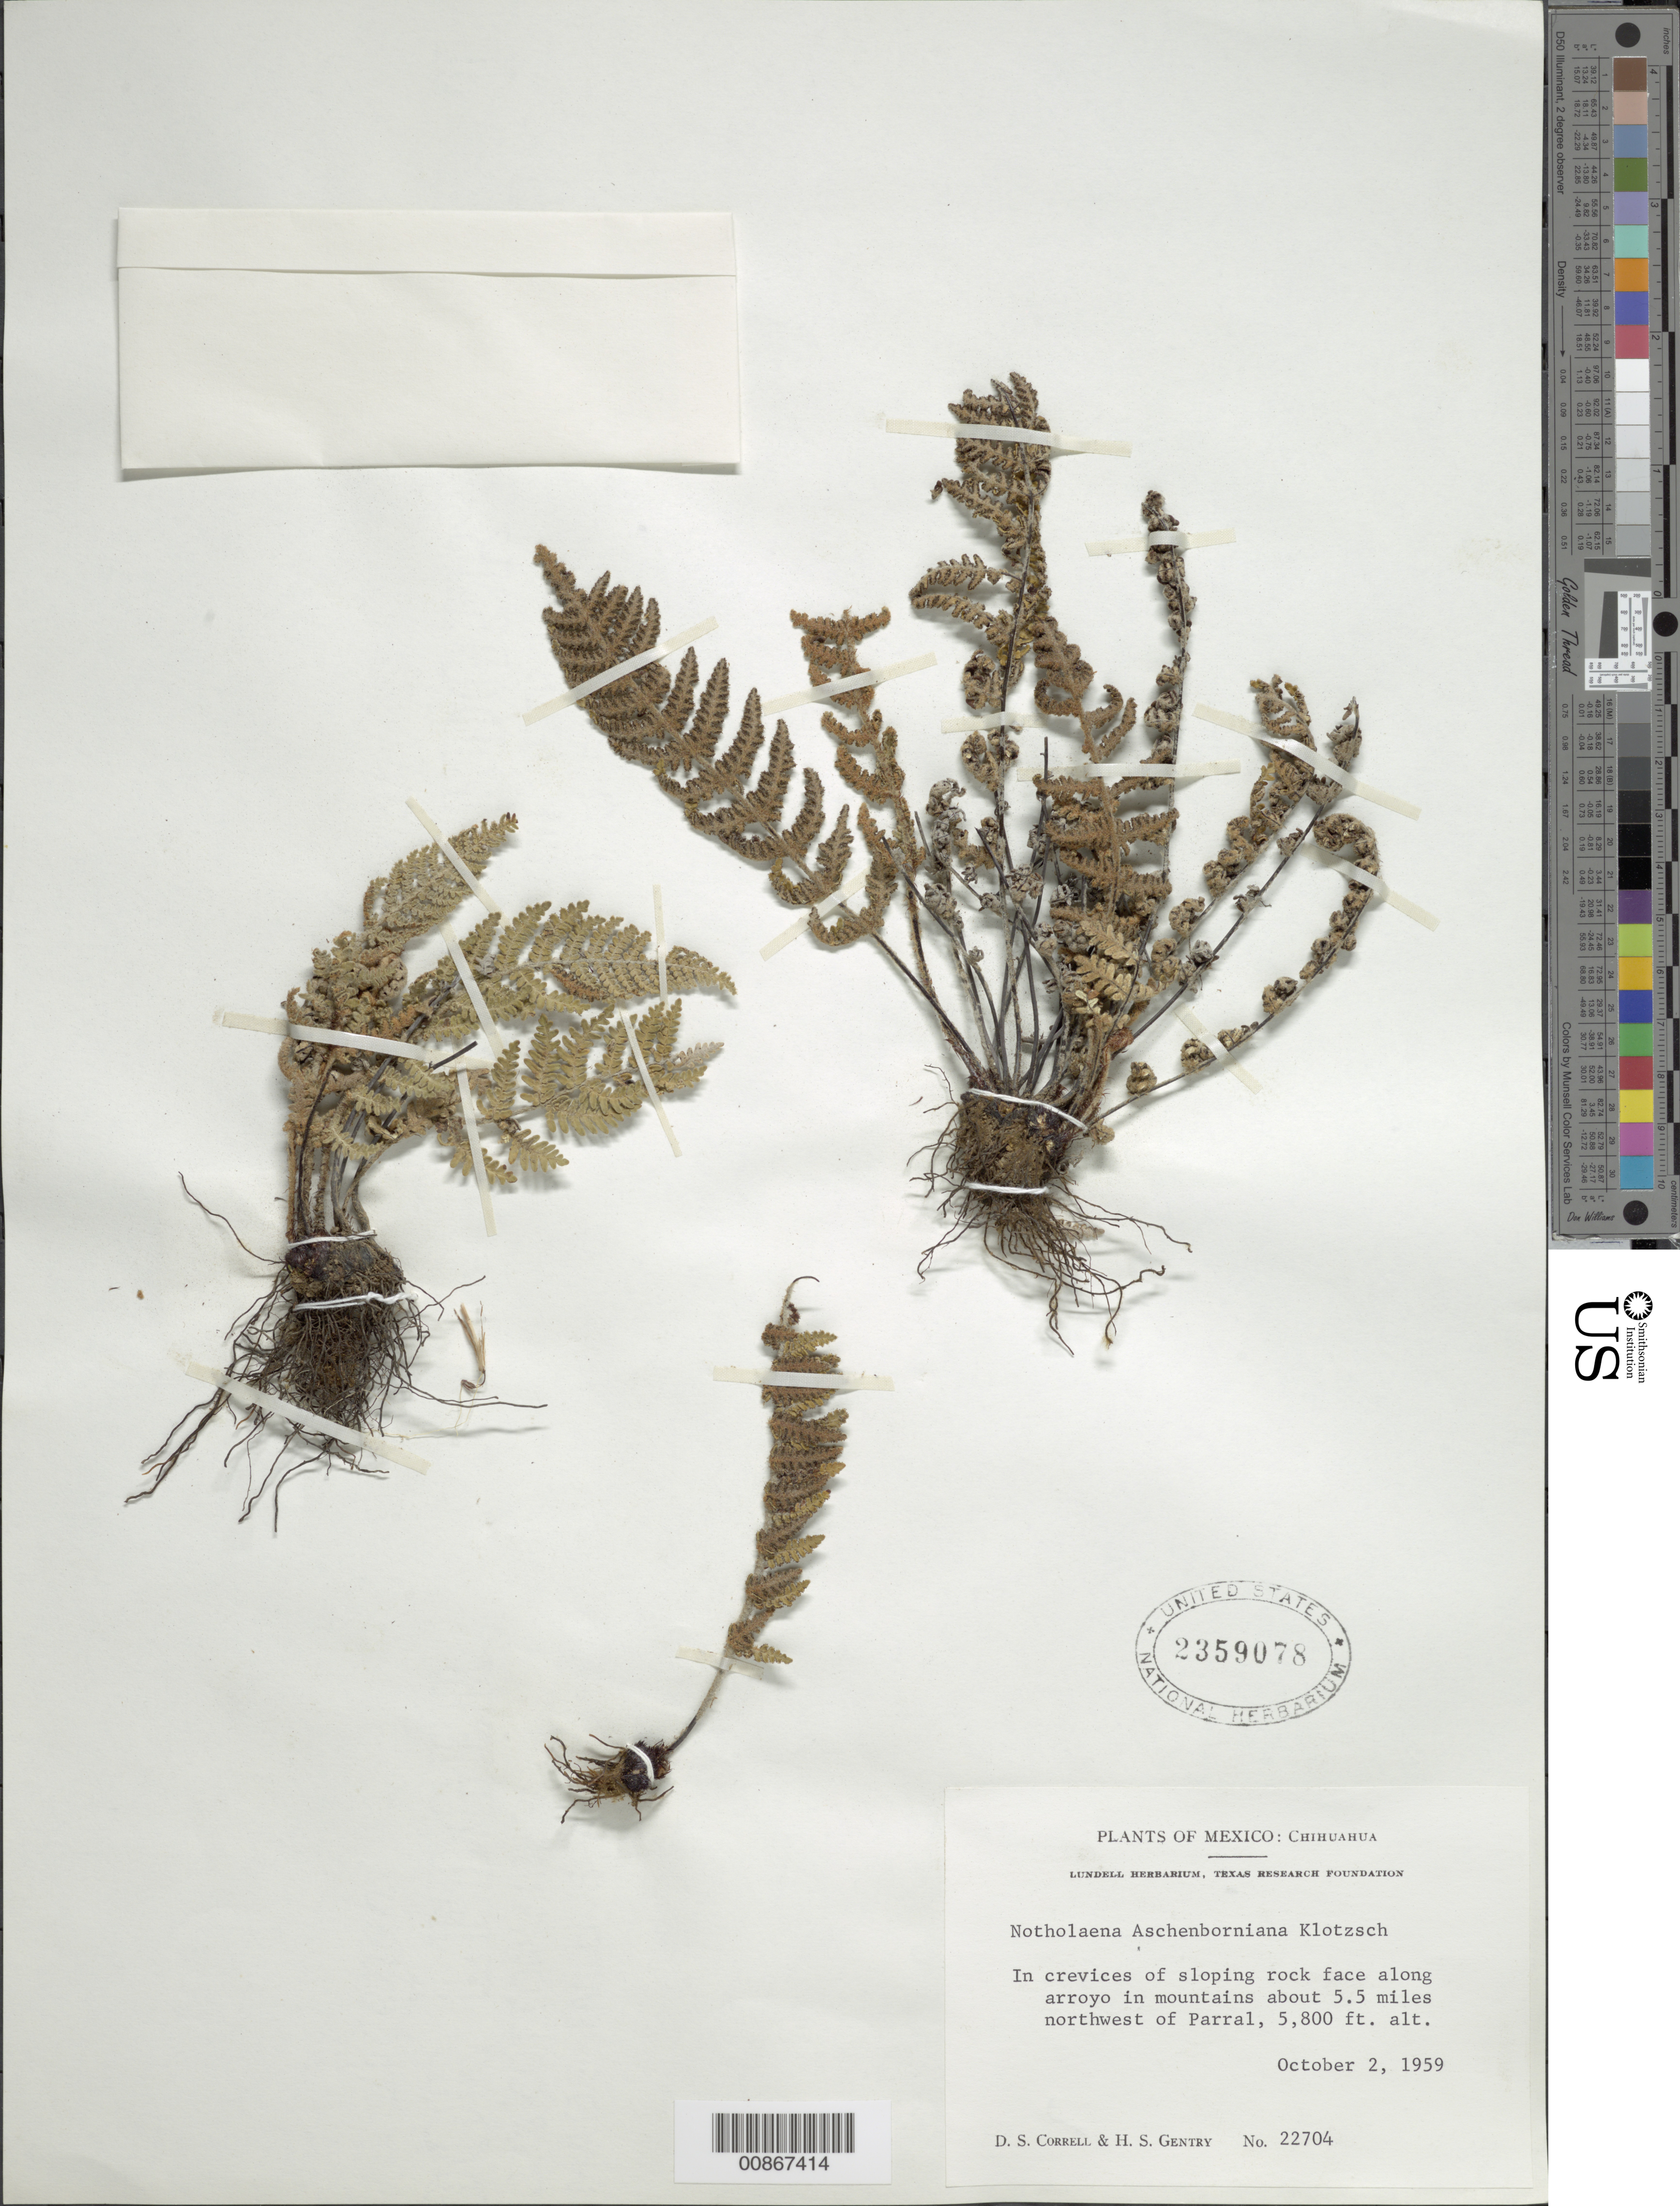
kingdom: Plantae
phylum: Tracheophyta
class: Polypodiopsida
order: Polypodiales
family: Pteridaceae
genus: Notholaena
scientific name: Notholaena aschenborniana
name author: Klotzsch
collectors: D. S. Correll & H. S. Gentry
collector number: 22704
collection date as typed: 02 Oct 1959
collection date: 1959-10-02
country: Mexico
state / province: Chihuahua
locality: Mountains about 5.5 miles northwest of Parral, Chihuahua.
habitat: In crevices of sloping rock face along arroyo in mountains.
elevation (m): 1768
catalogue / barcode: US 2359078